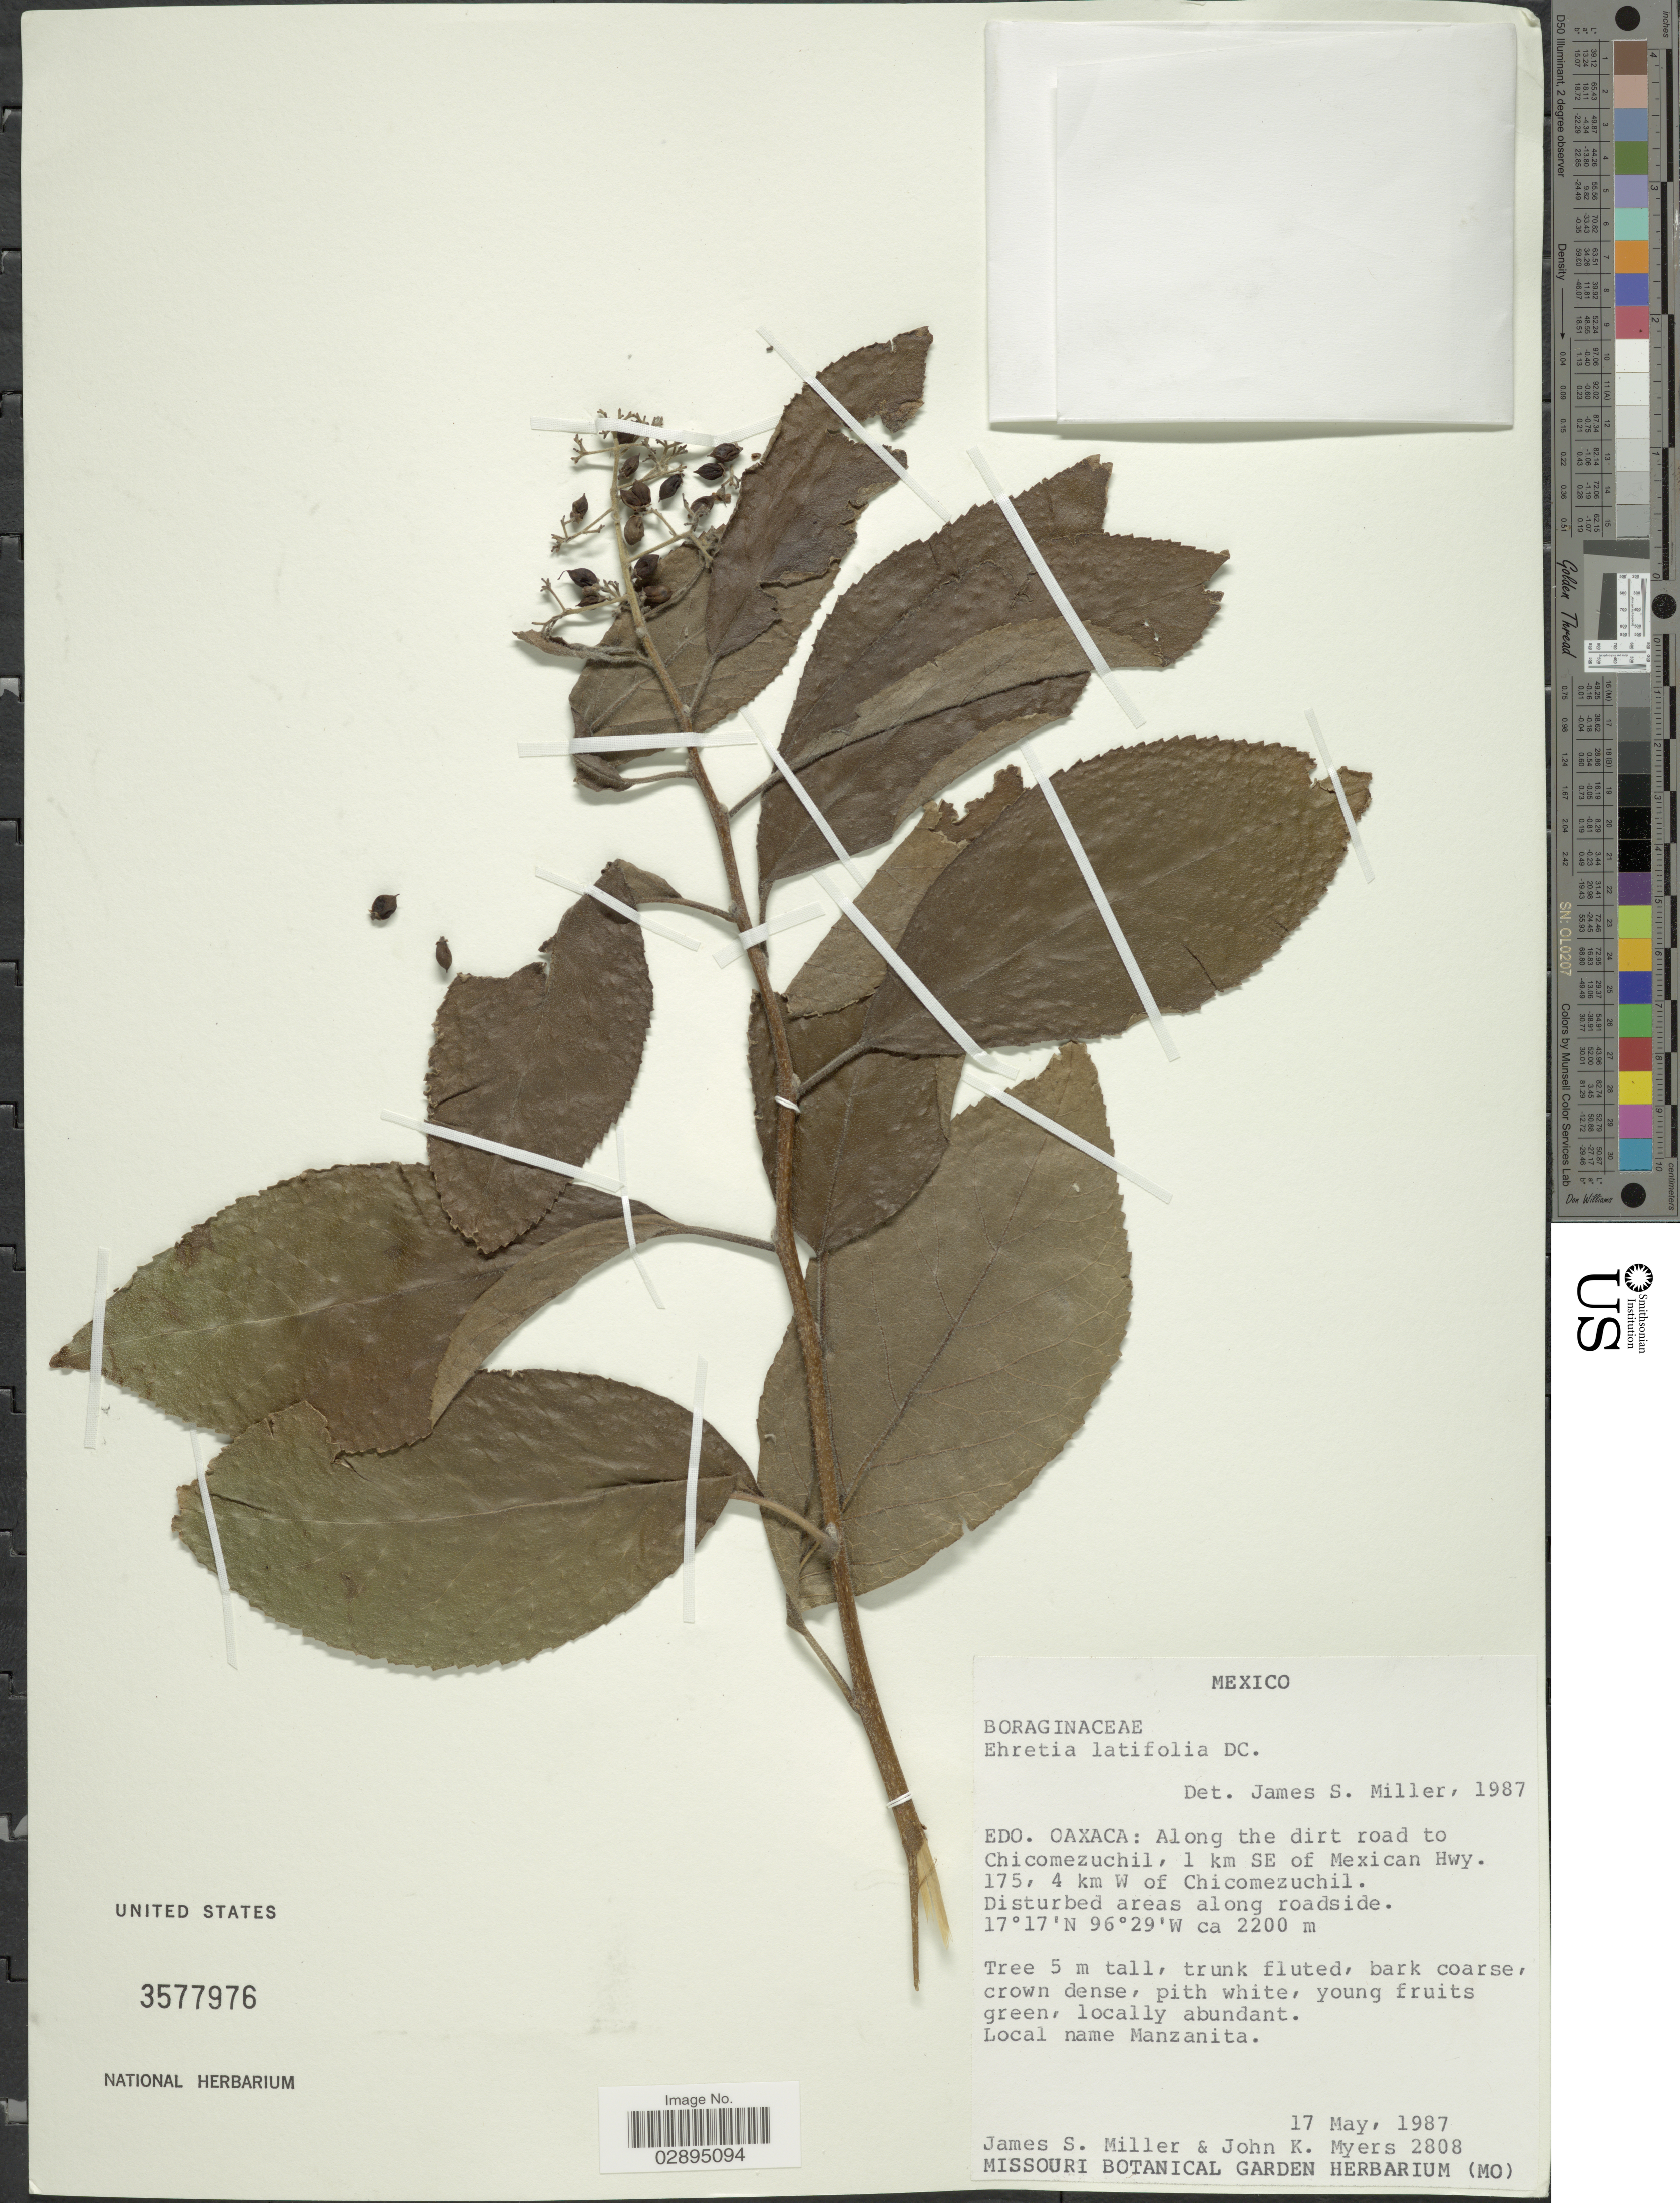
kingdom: Plantae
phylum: Tracheophyta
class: Magnoliopsida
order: Boraginales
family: Ehretiaceae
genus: Ehretia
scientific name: Ehretia latifolia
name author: DC.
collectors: J. S. Miller & J. Myers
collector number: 2808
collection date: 1987-05-17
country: Mexico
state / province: Oaxaca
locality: Edo. Oaxaca: Along the dirt road to Chicomezuchil, 1 km SE of Mexican Hwy. 175, 4 km W of Chicomezuchil.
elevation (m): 2200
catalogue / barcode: US 3577976